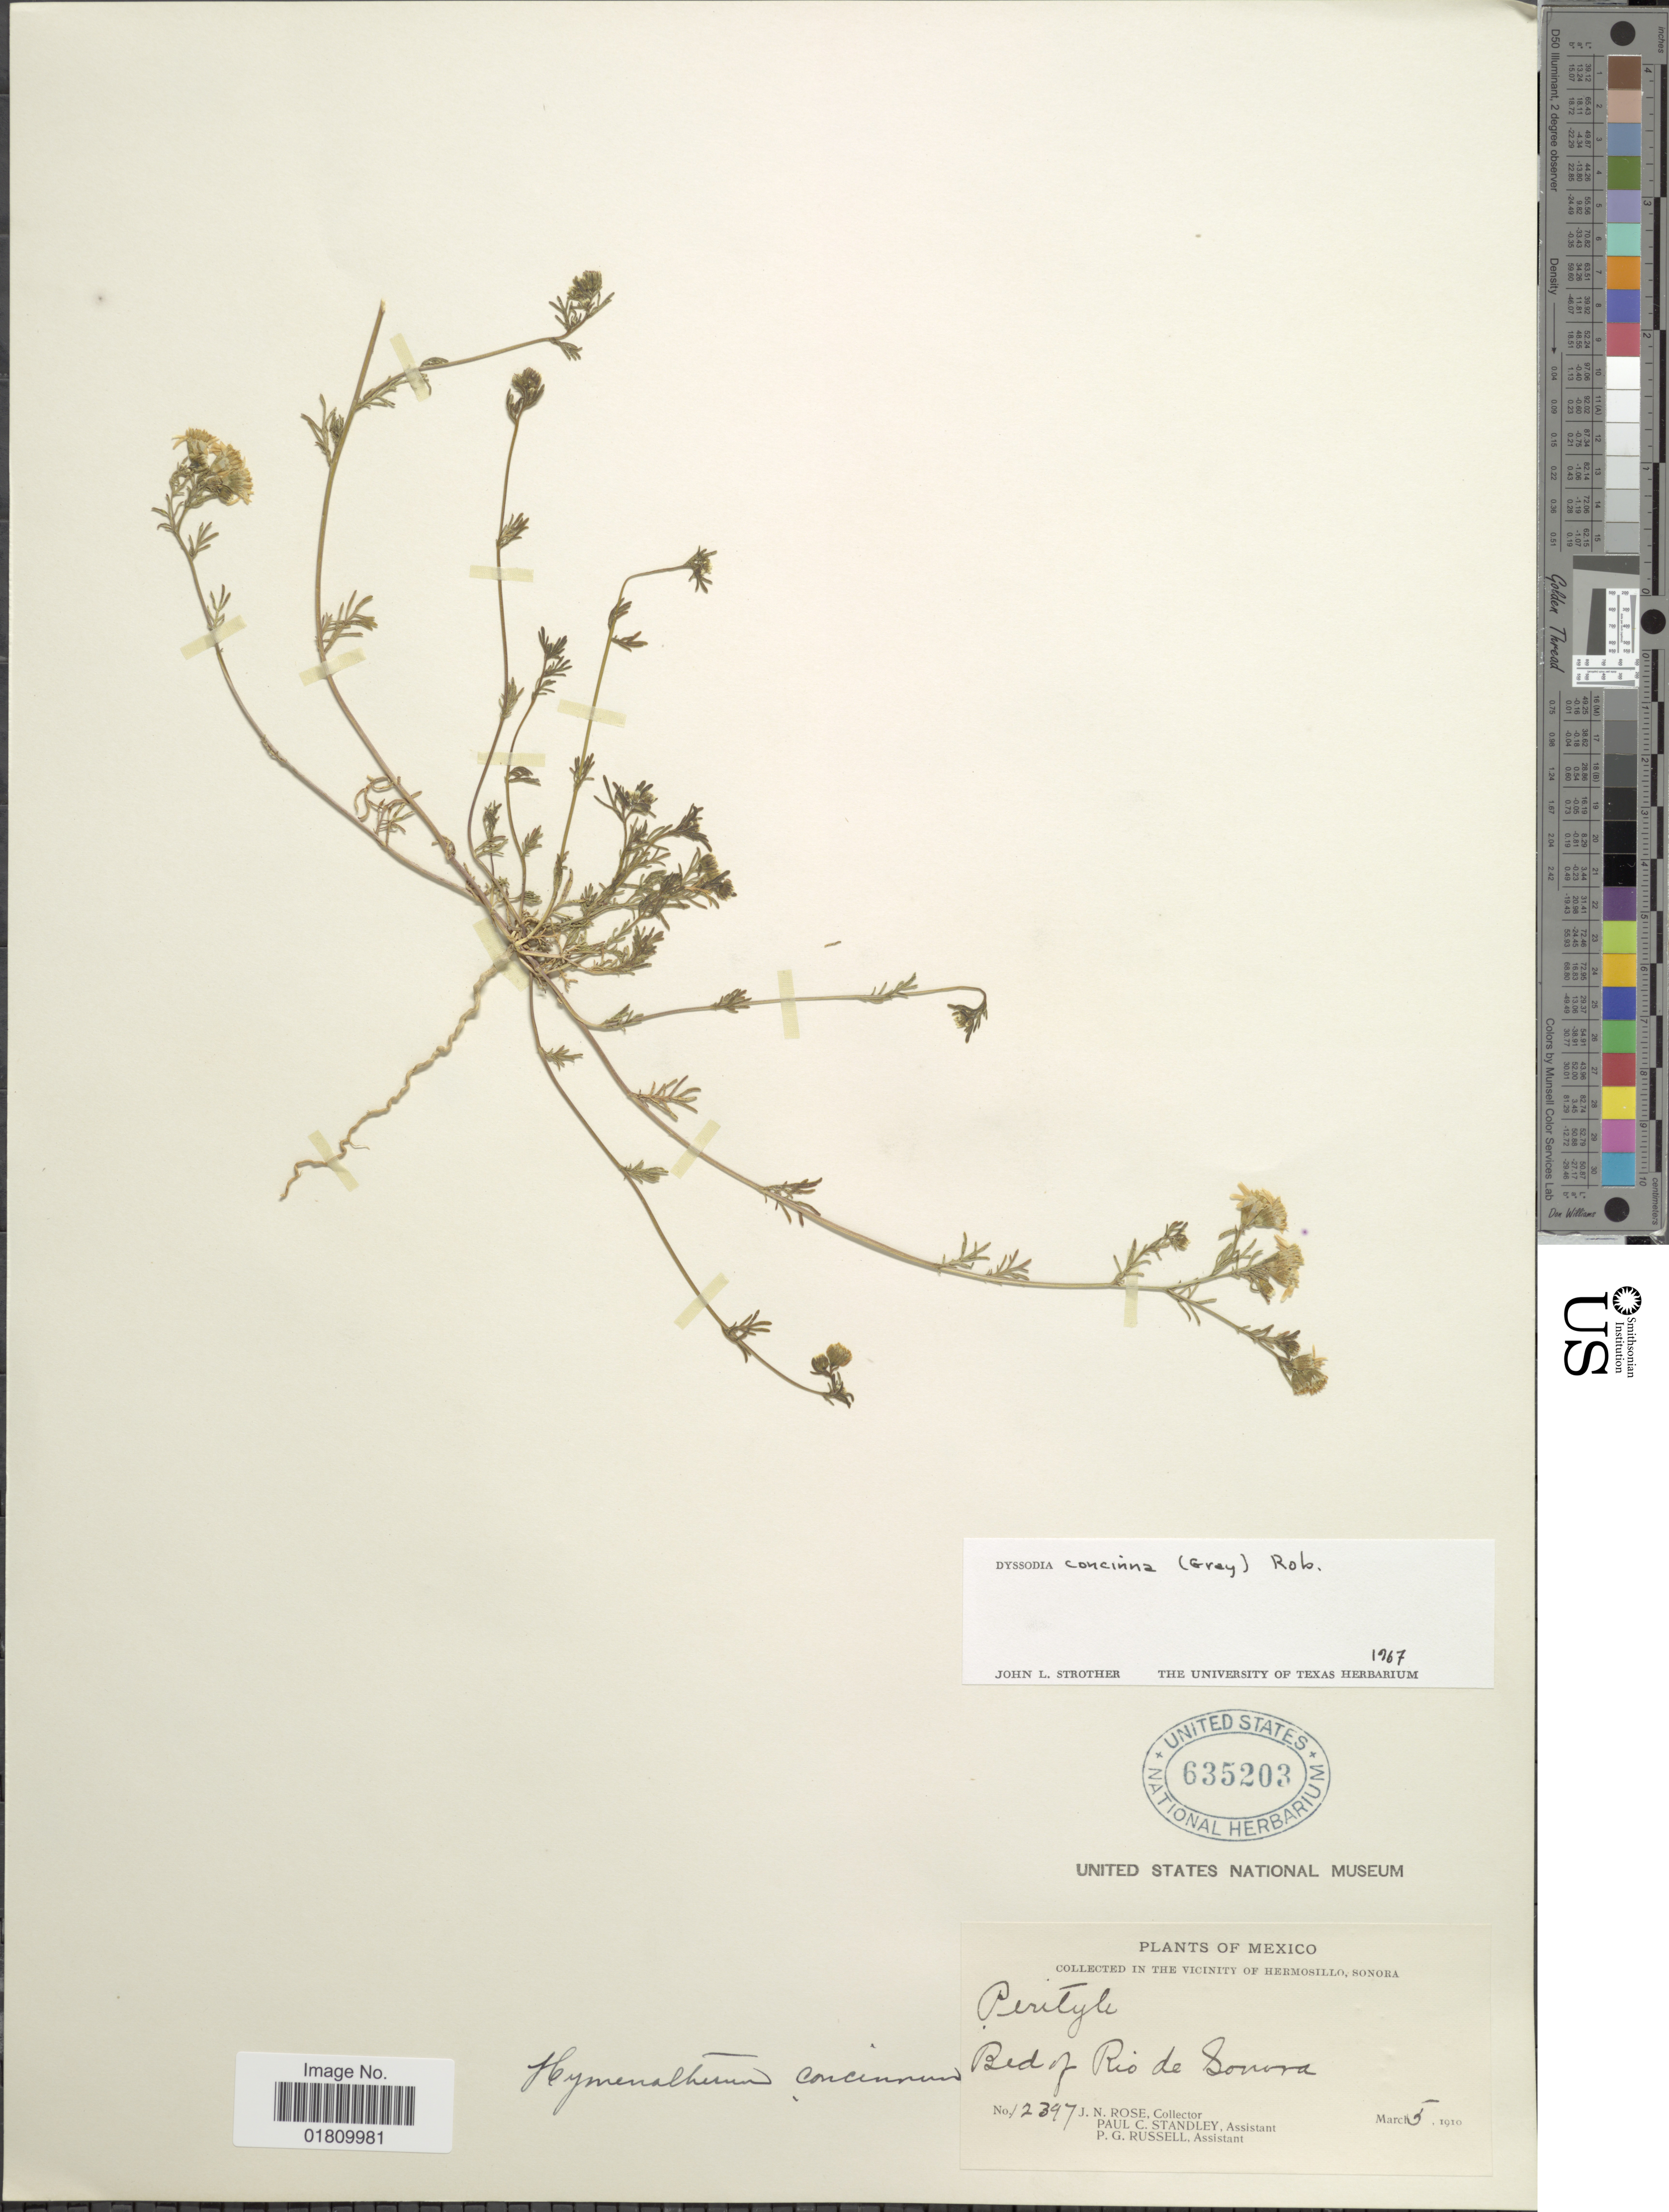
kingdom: Plantae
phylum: Tracheophyta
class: Magnoliopsida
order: Asterales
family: Asteraceae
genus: Thymophylla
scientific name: Thymophylla concinna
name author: (A. Gray) Strother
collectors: J. N. Rose, P. C. Standley & P. G. Russell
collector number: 12397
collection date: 1910-03-05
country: Mexico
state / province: Sonora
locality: Vicinity of Hermosillo, bed of Rio de Sonora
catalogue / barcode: US 635203